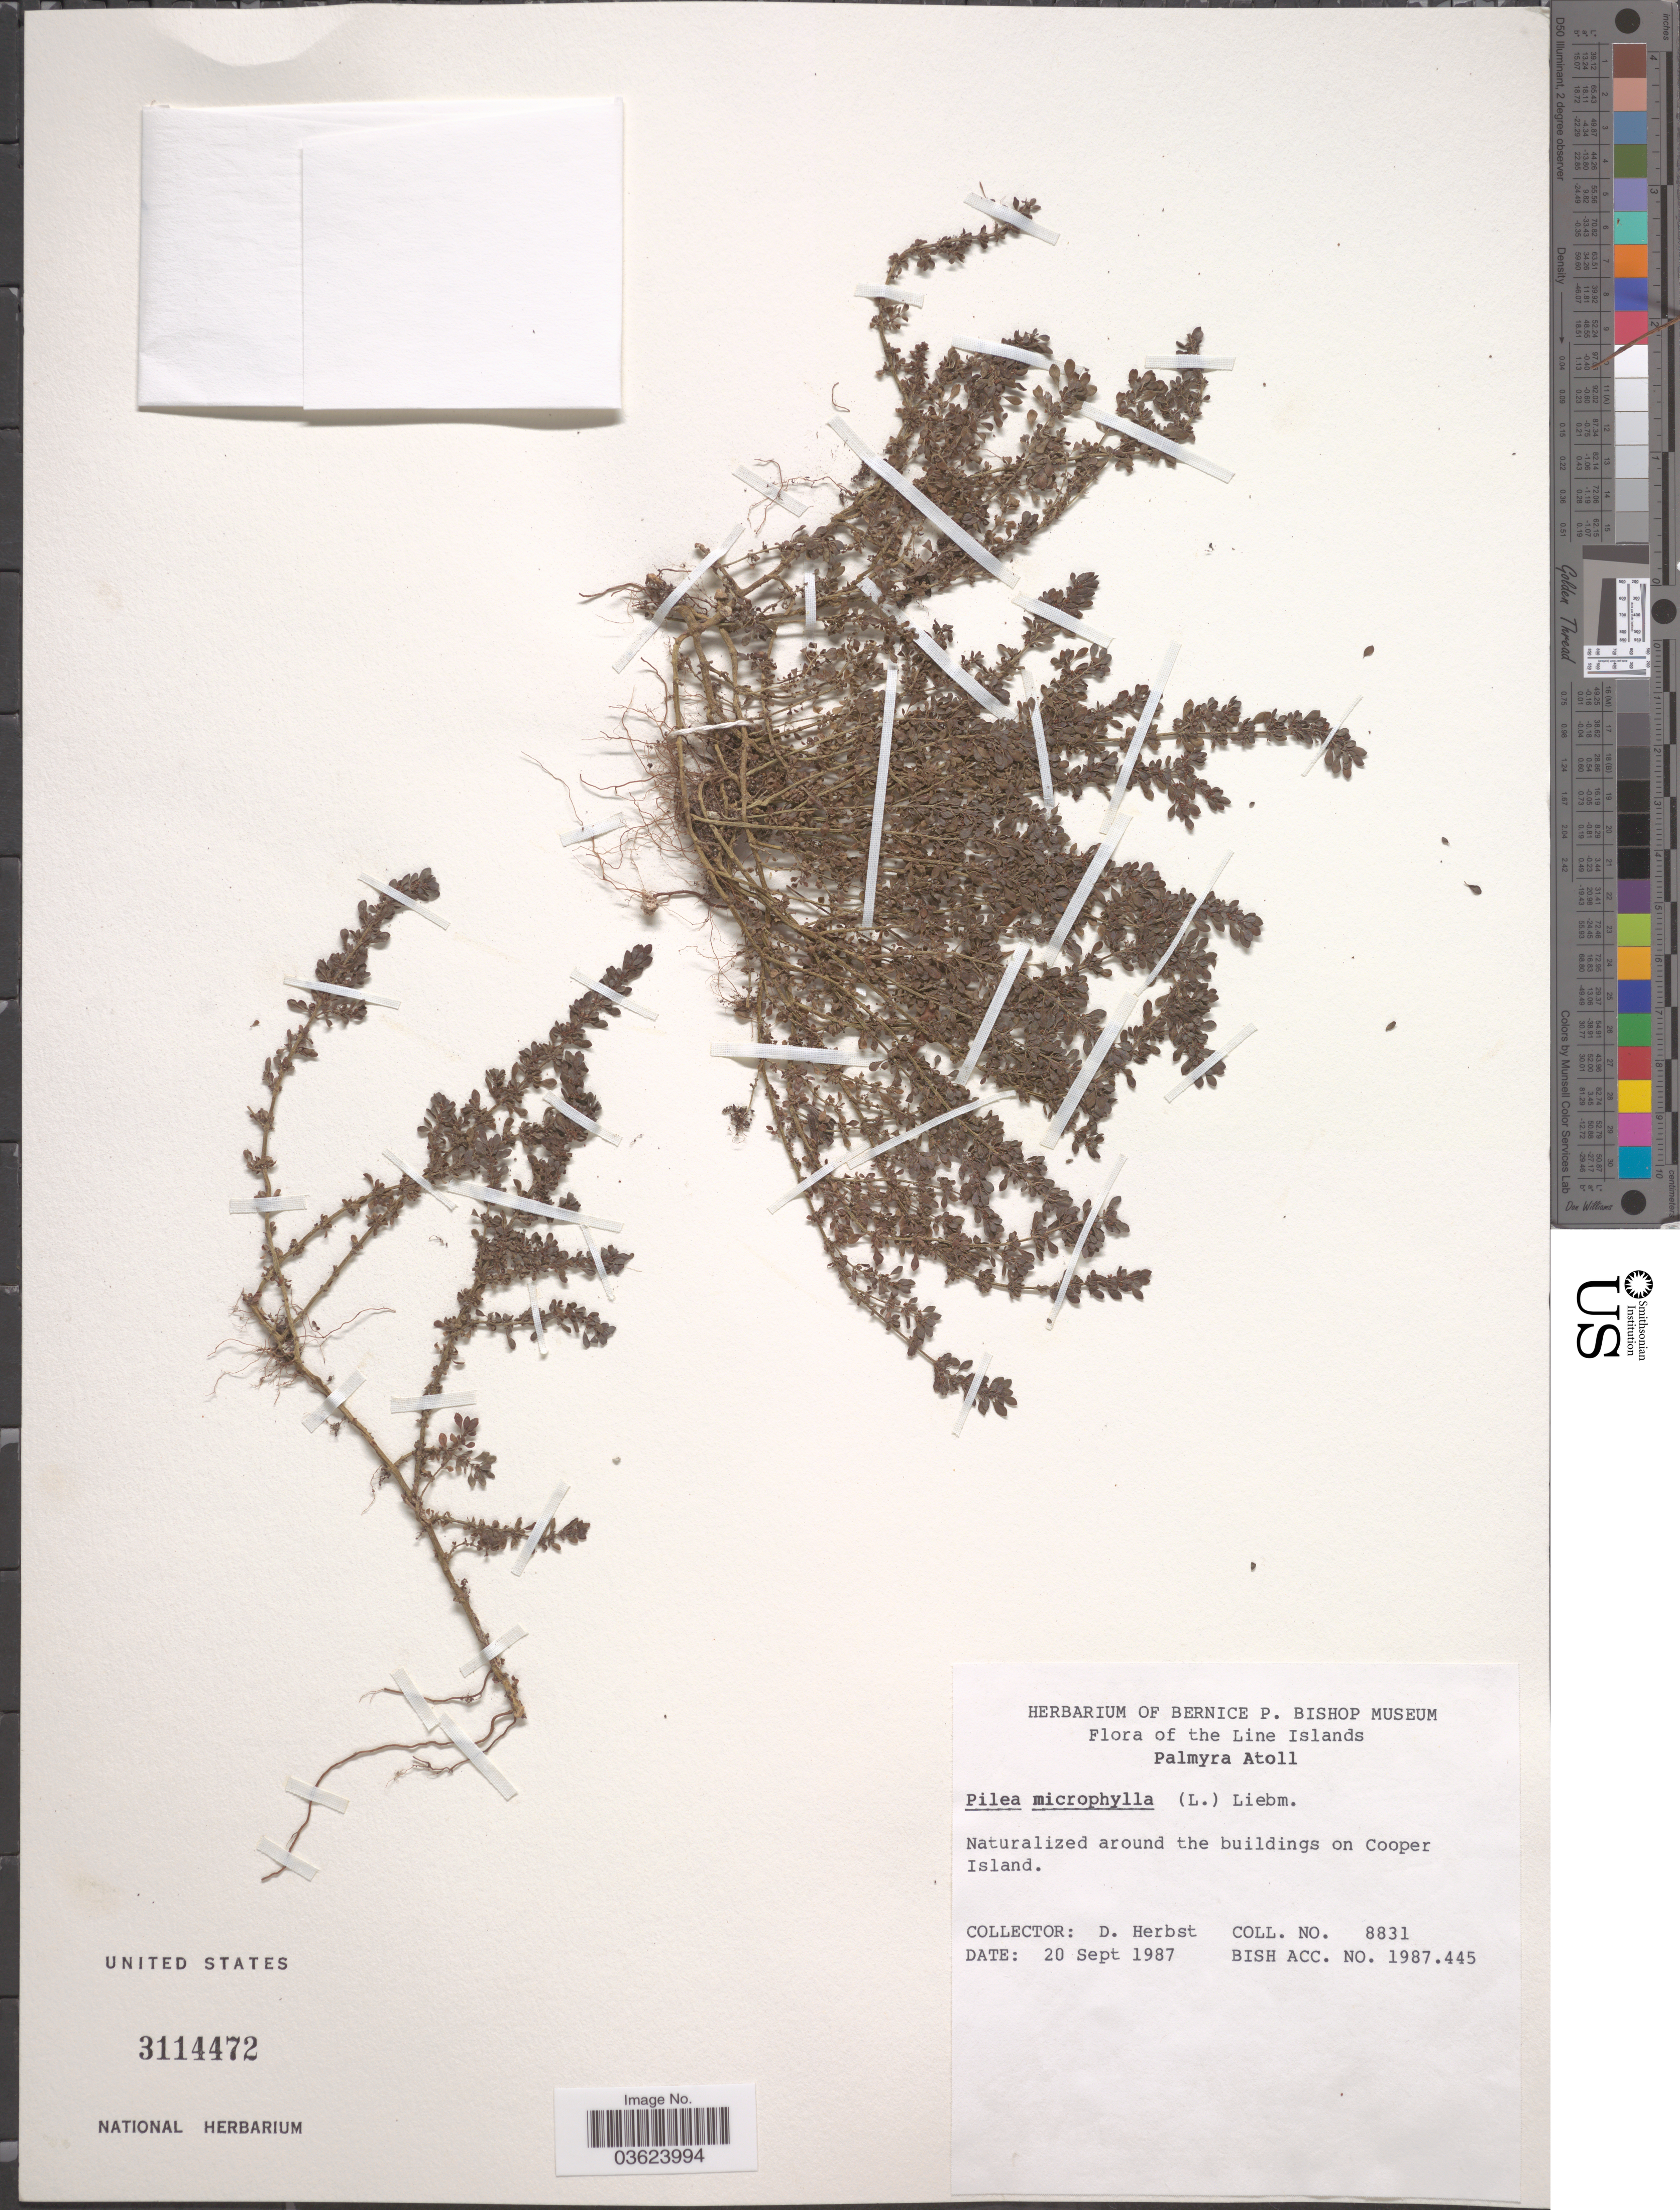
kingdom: Plantae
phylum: Tracheophyta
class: Magnoliopsida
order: Rosales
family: Urticaceae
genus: Pilea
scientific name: Pilea microphylla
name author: (L.) Liebm.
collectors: D. Herbst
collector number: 8831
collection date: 1987-09-20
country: Kiribati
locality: The Line Islands. Palmyra Atoll. Naturalized around the buildings on Cooper Island.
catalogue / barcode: US 3114472